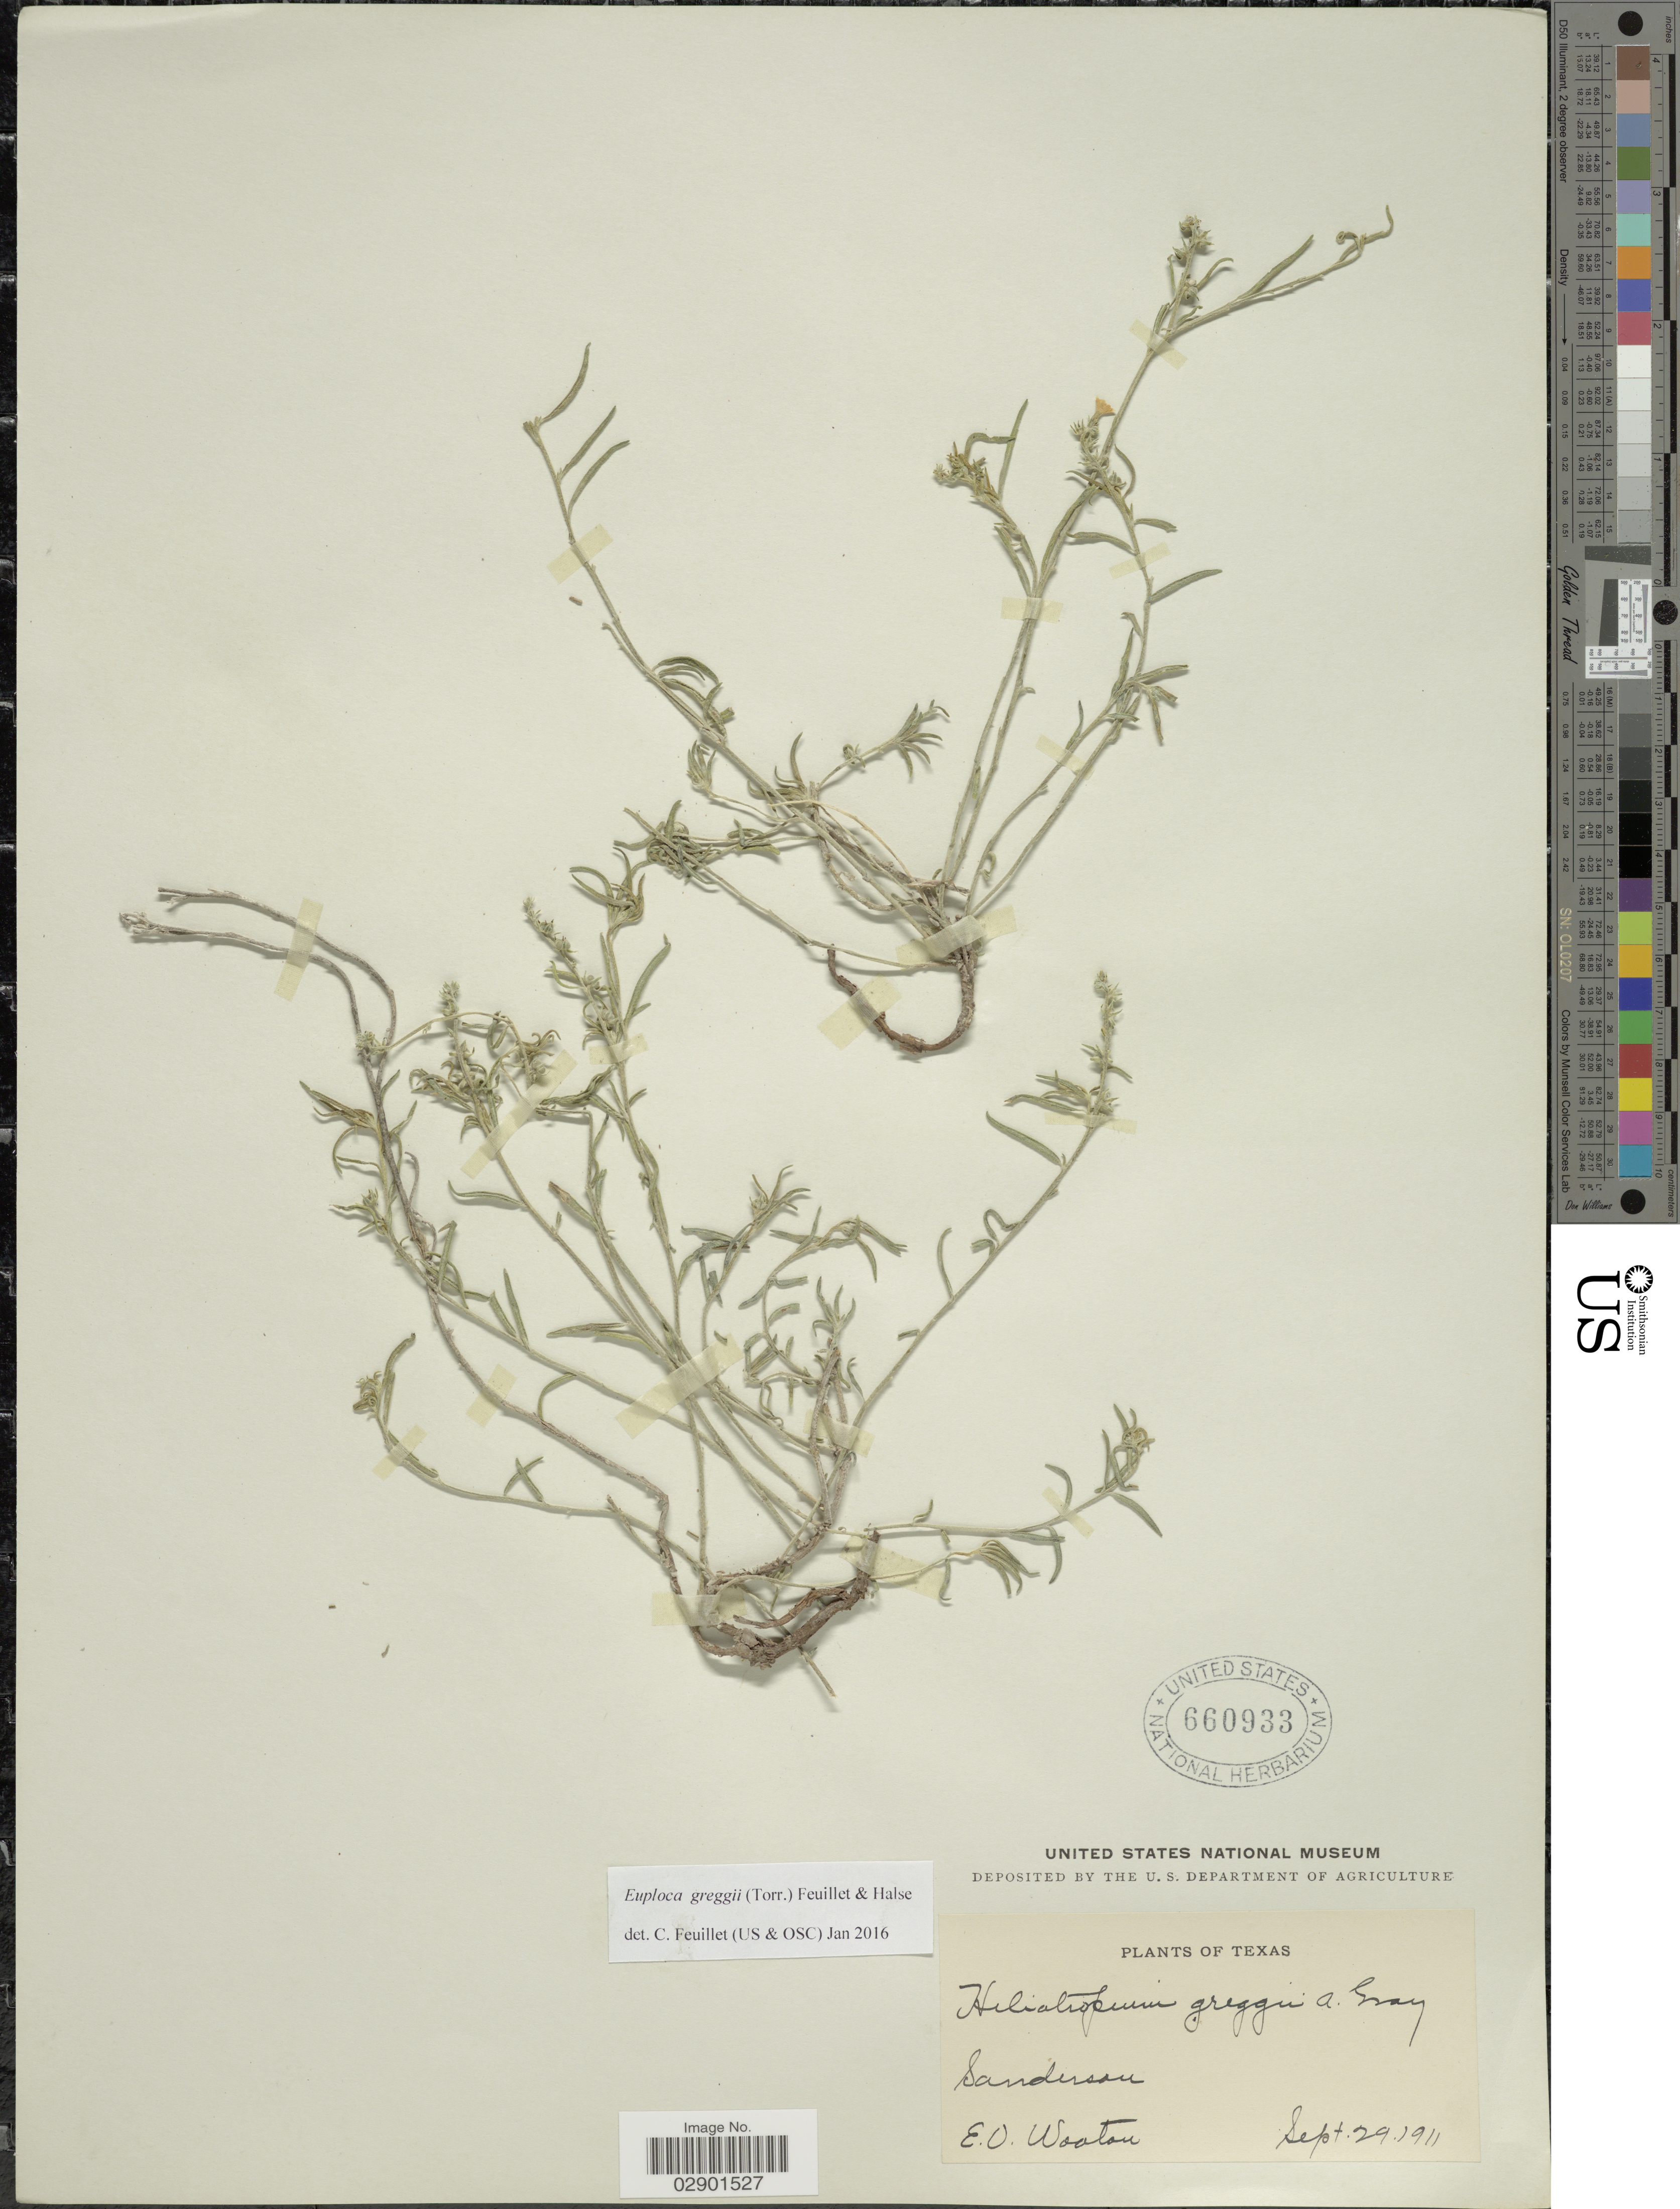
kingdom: Plantae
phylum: Tracheophyta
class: Magnoliopsida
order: Boraginales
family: Heliotropiaceae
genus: Euploca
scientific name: Euploca greggii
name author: (Torr.) Feuillet & Halse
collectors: E. O. Wooton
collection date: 1911-06-29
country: United States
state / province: Texas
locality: Sanderson.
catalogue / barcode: US 660933